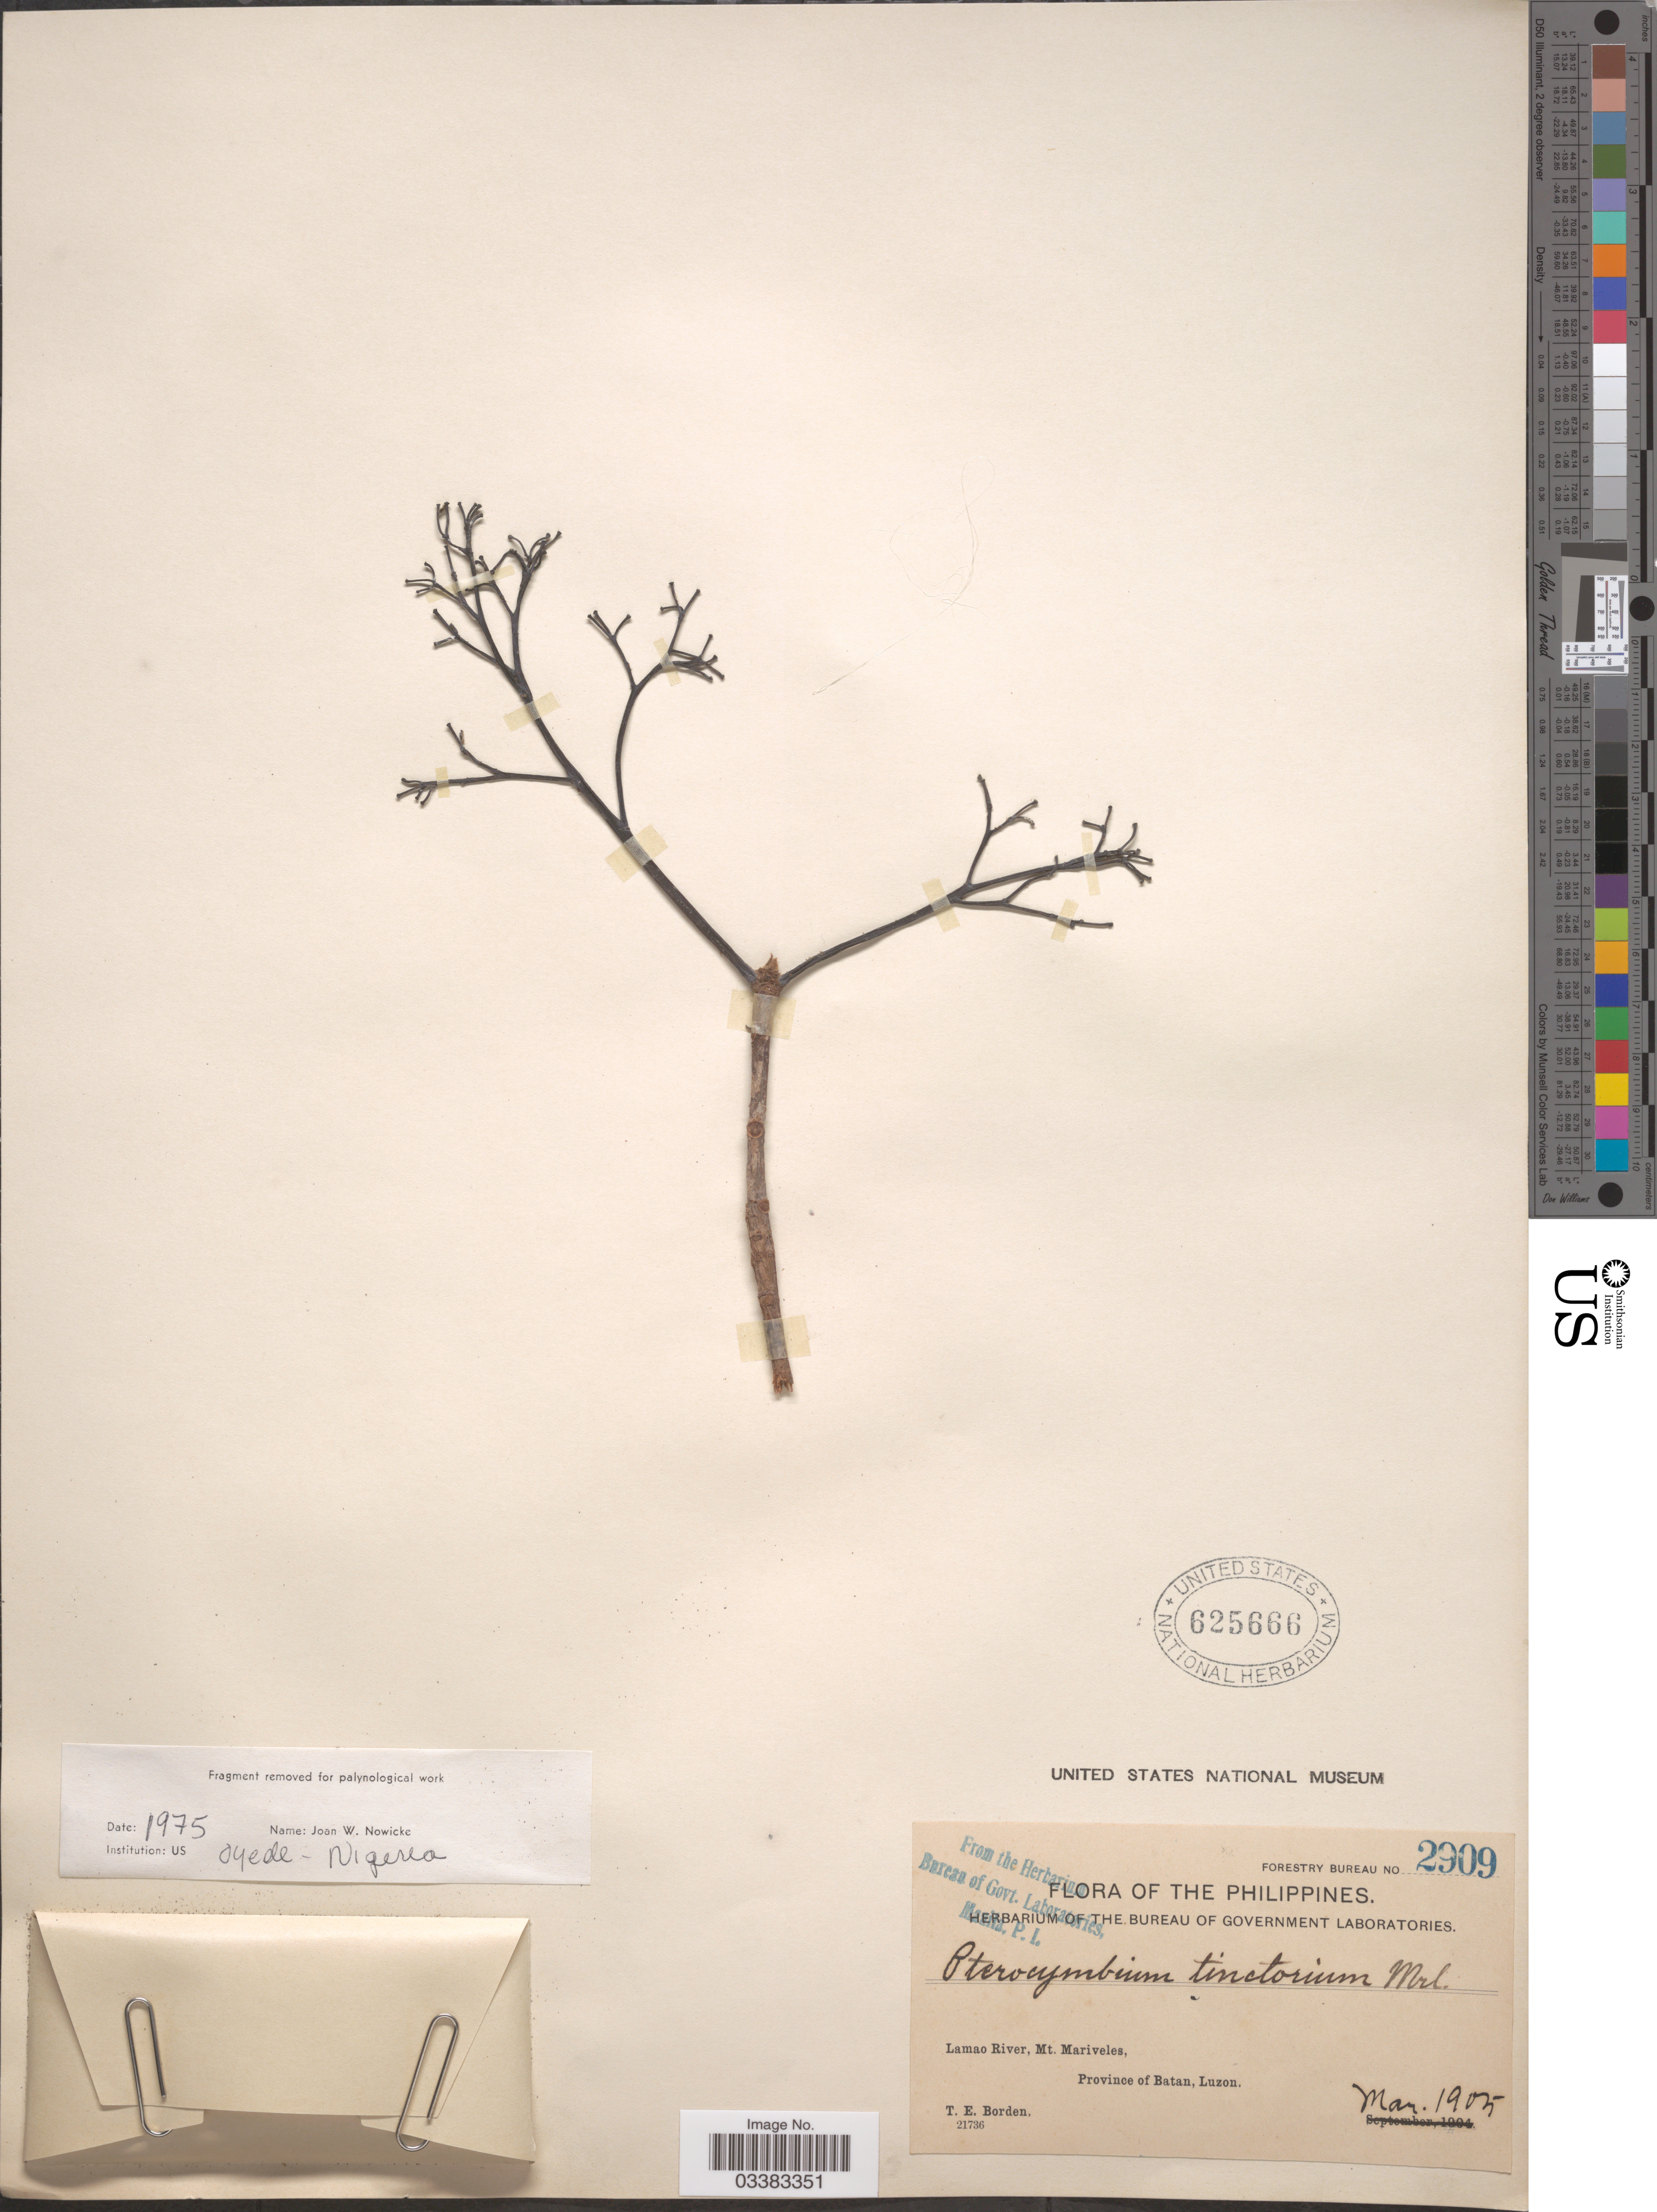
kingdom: Plantae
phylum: Tracheophyta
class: Magnoliopsida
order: Malvales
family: Malvaceae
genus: Pterocymbium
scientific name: Pterocymbium tinctorium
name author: Merr.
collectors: T. E. Borden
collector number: Forestry Bureau 2909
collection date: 1905-03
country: Philippines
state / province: Cagayan Valley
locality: Lamao River, Mt. Mariveles, Province of Batan, Luzon.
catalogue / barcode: US 625666